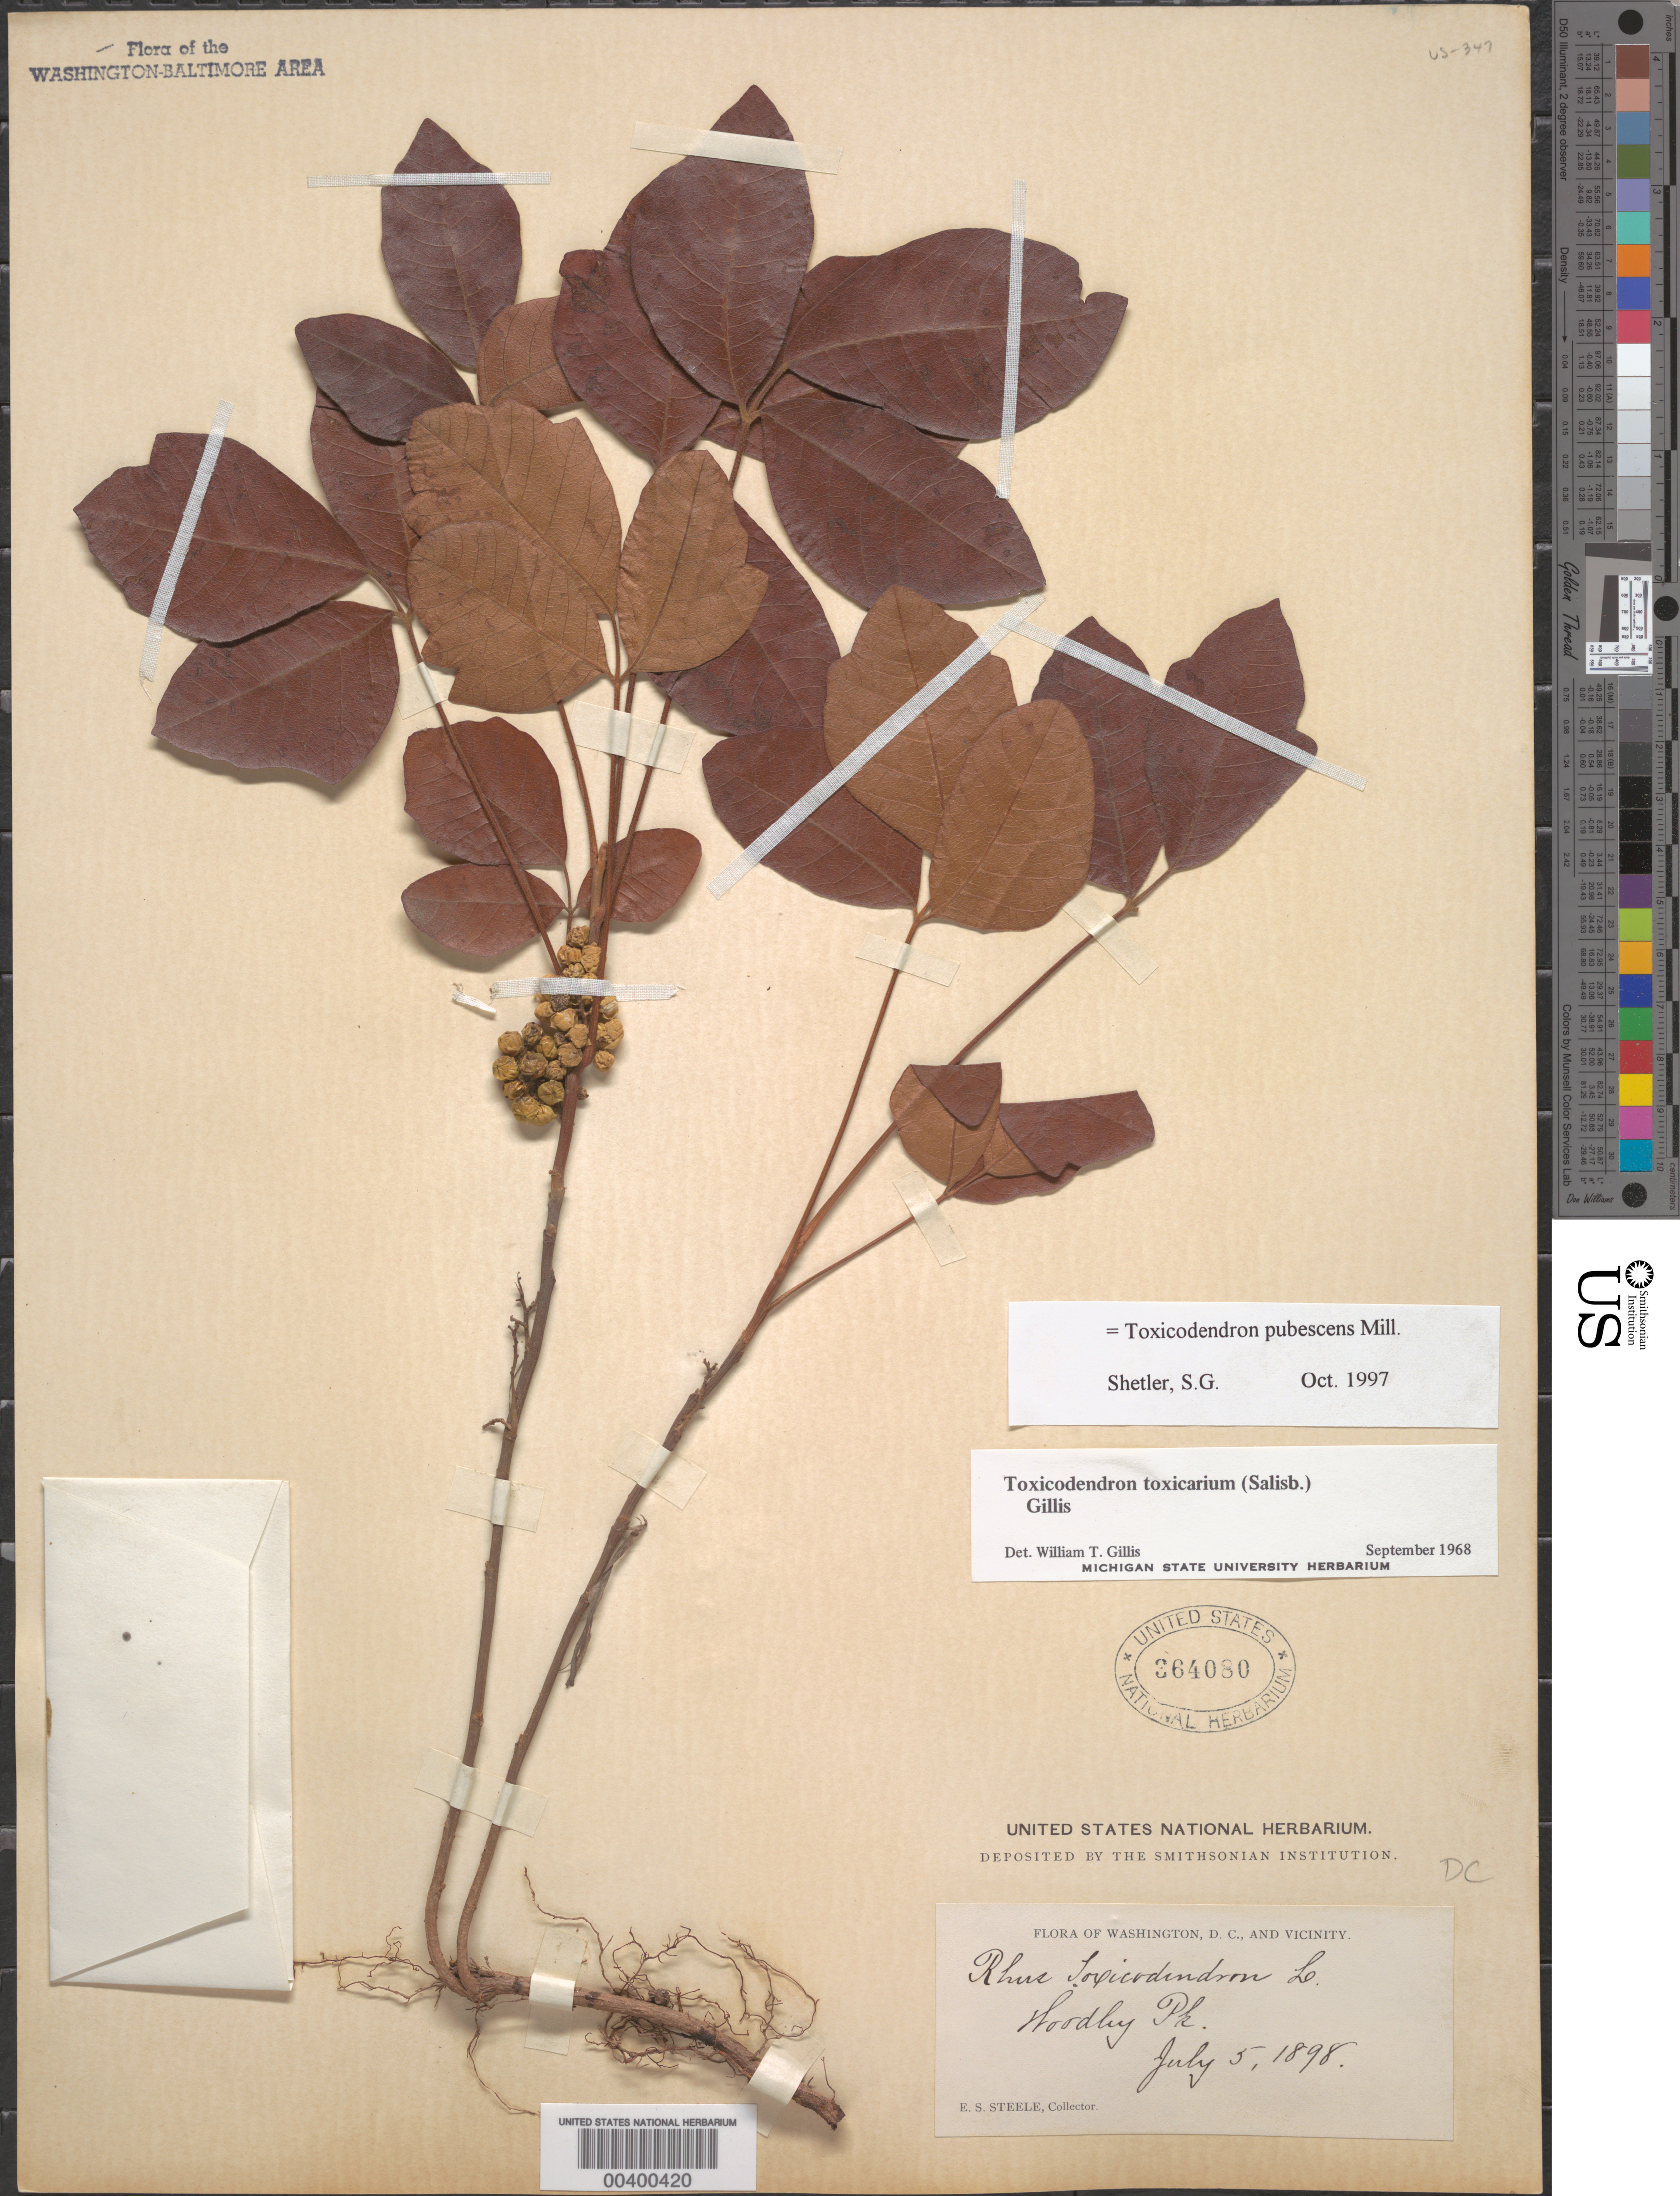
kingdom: Plantae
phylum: Tracheophyta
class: Magnoliopsida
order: Sapindales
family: Anacardiaceae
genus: Toxicodendron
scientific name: Toxicodendron pubescens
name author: Mill.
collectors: W. T. Gillis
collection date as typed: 05 Jul 1898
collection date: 1898-07-05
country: United States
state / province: District of Columbia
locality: Woodley Park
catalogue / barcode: US 364080